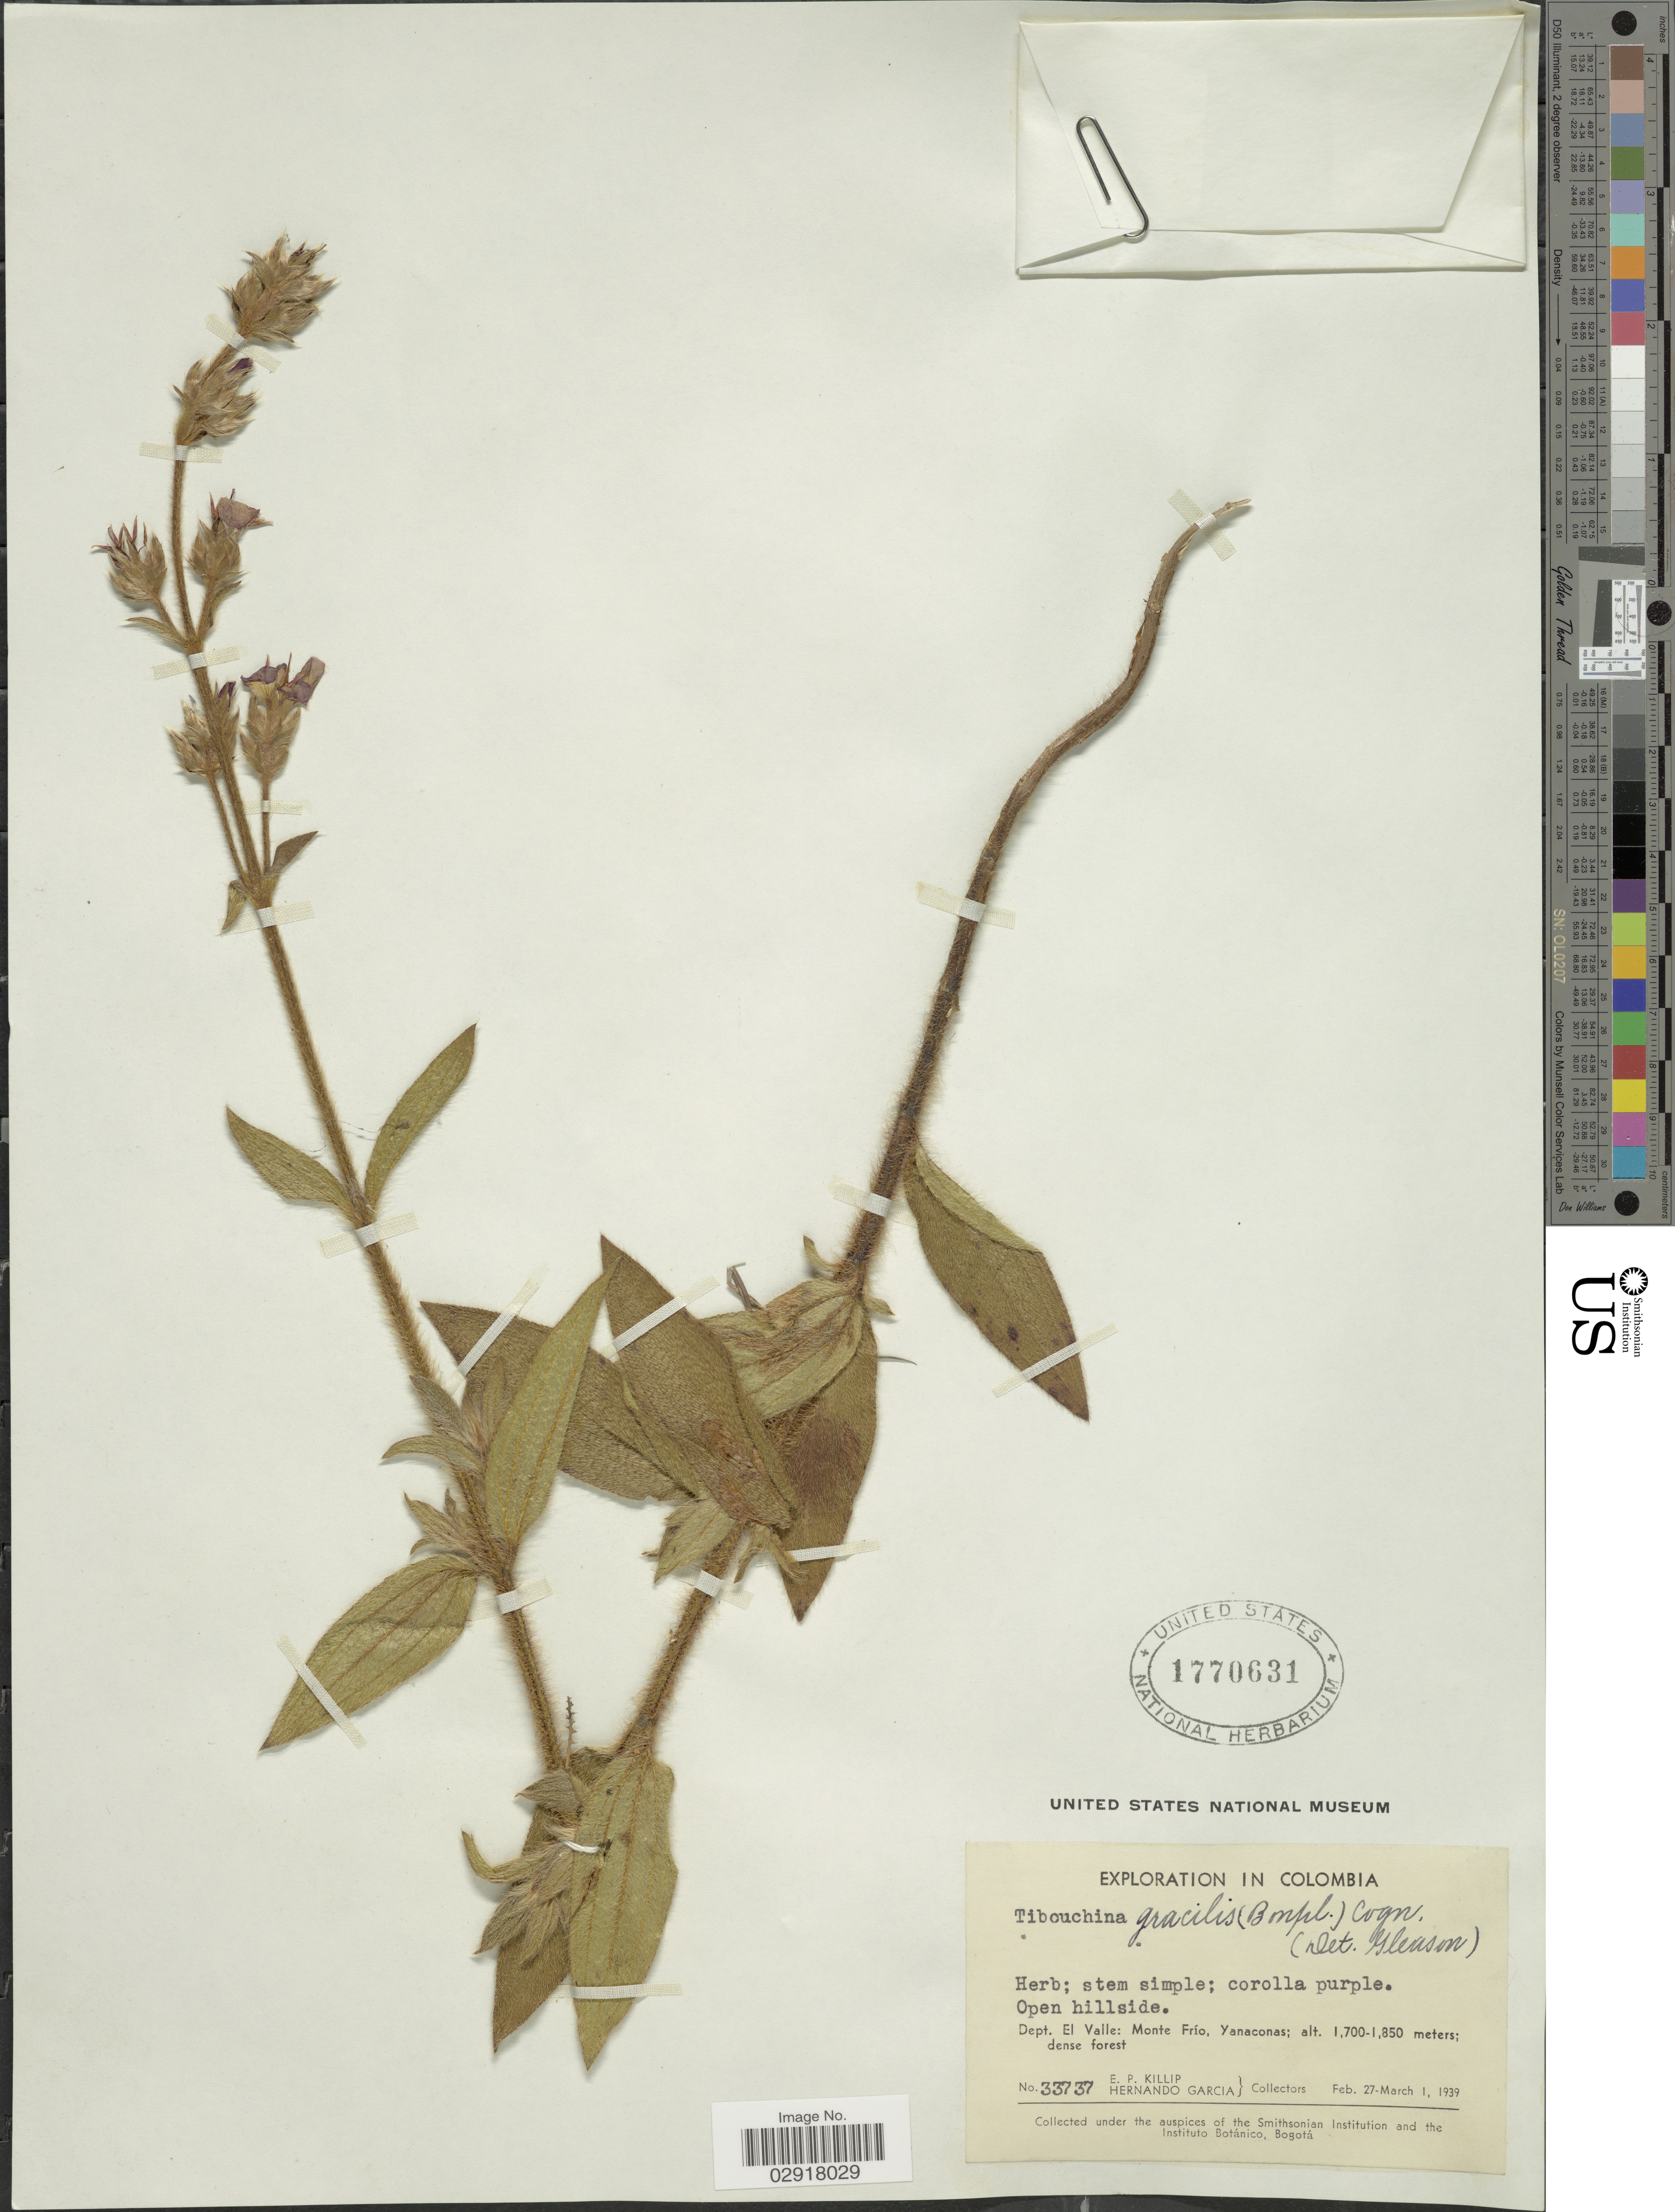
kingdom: Plantae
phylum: Tracheophyta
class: Magnoliopsida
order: Myrtales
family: Melastomataceae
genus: Chaetogastra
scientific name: Chaetogastra gracilis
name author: (Bonpl.) DC.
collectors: E. P. Killip & H. Garcia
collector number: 33737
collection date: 1939-02-27/1939-03-01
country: Colombia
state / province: Valle del Cauca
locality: Dept. El Valle: Monte Frío, Yanaconas.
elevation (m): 1700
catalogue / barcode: US 1770631